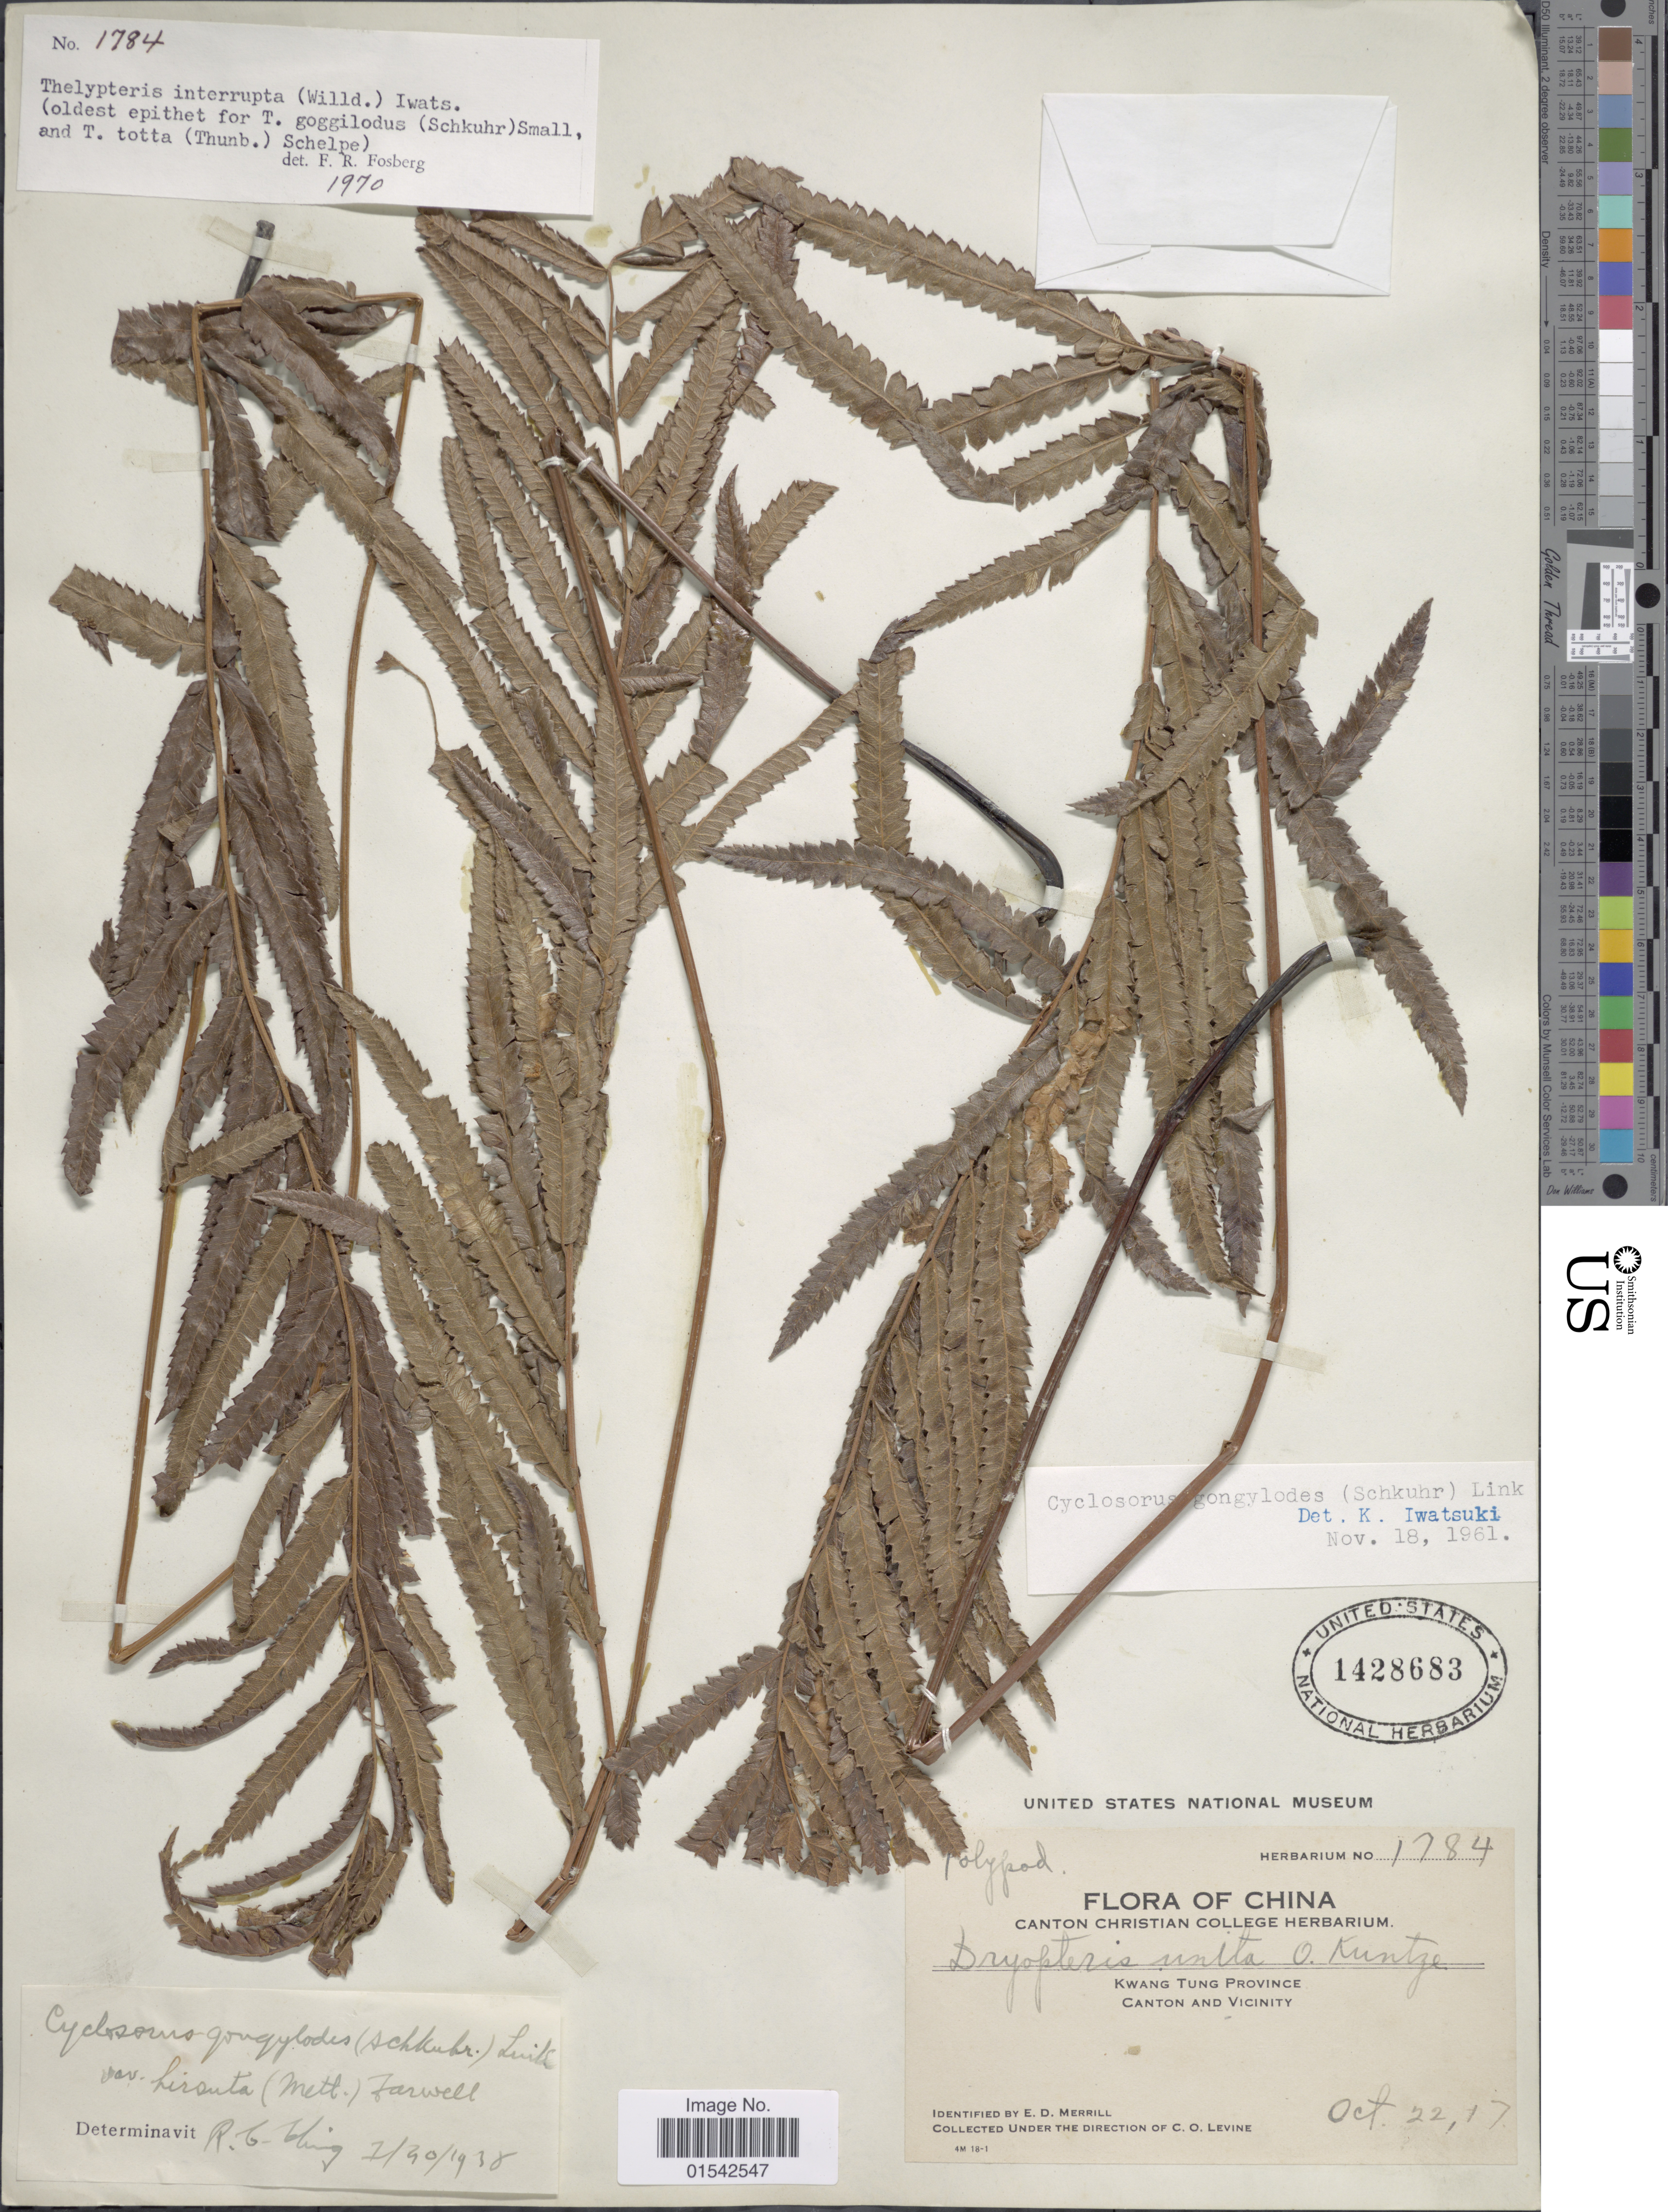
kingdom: Plantae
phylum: Tracheophyta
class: Polypodiopsida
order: Polypodiales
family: Thelypteridaceae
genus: Cyclosorus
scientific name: Cyclosorus interruptus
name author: (Willd.) H. Itô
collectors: C. O. Levine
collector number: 1784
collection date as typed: Transcribed d/m/y: 22/10/17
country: China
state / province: Guangdong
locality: Kwang Tung Province, Canton and Vicinity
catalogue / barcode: US 1428683